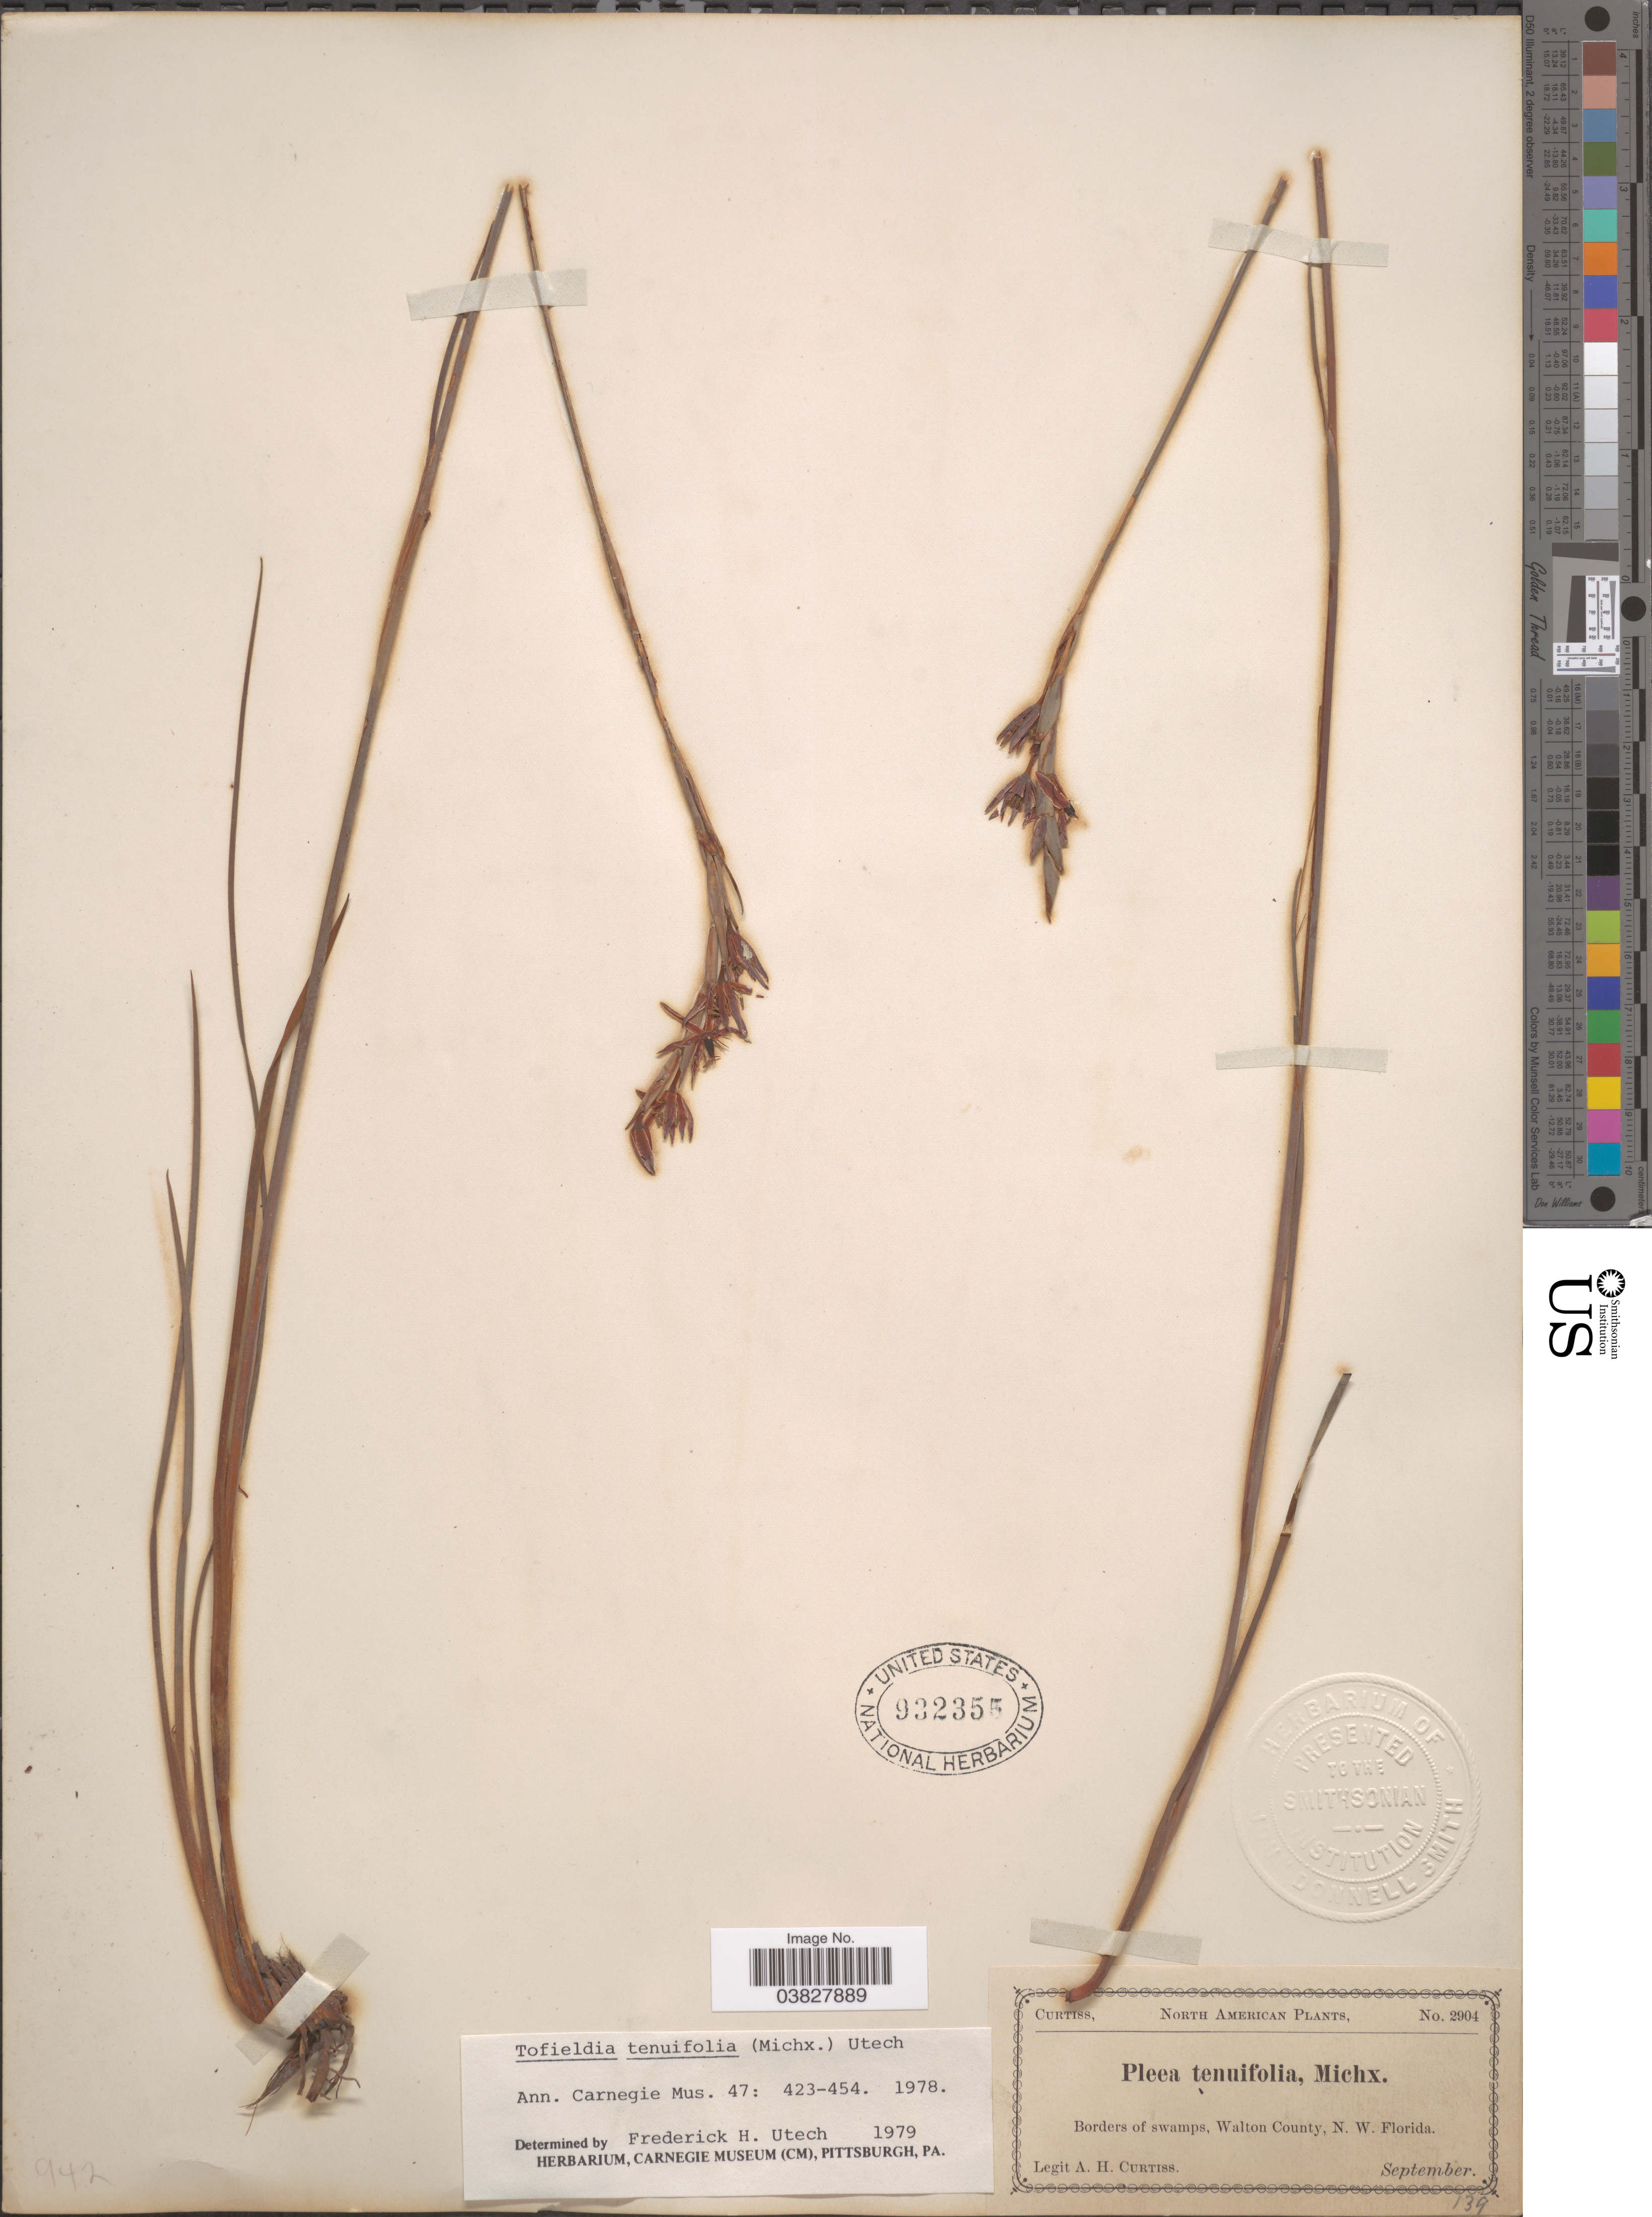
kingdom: Plantae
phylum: Tracheophyta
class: Liliopsida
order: Alismatales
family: Tofieldiaceae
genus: Pleea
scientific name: Pleea tenuifolia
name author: Michx.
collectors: A. H. Curtiss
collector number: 2904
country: United States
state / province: Florida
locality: Walton County, N.W. Florida.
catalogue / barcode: US 932355